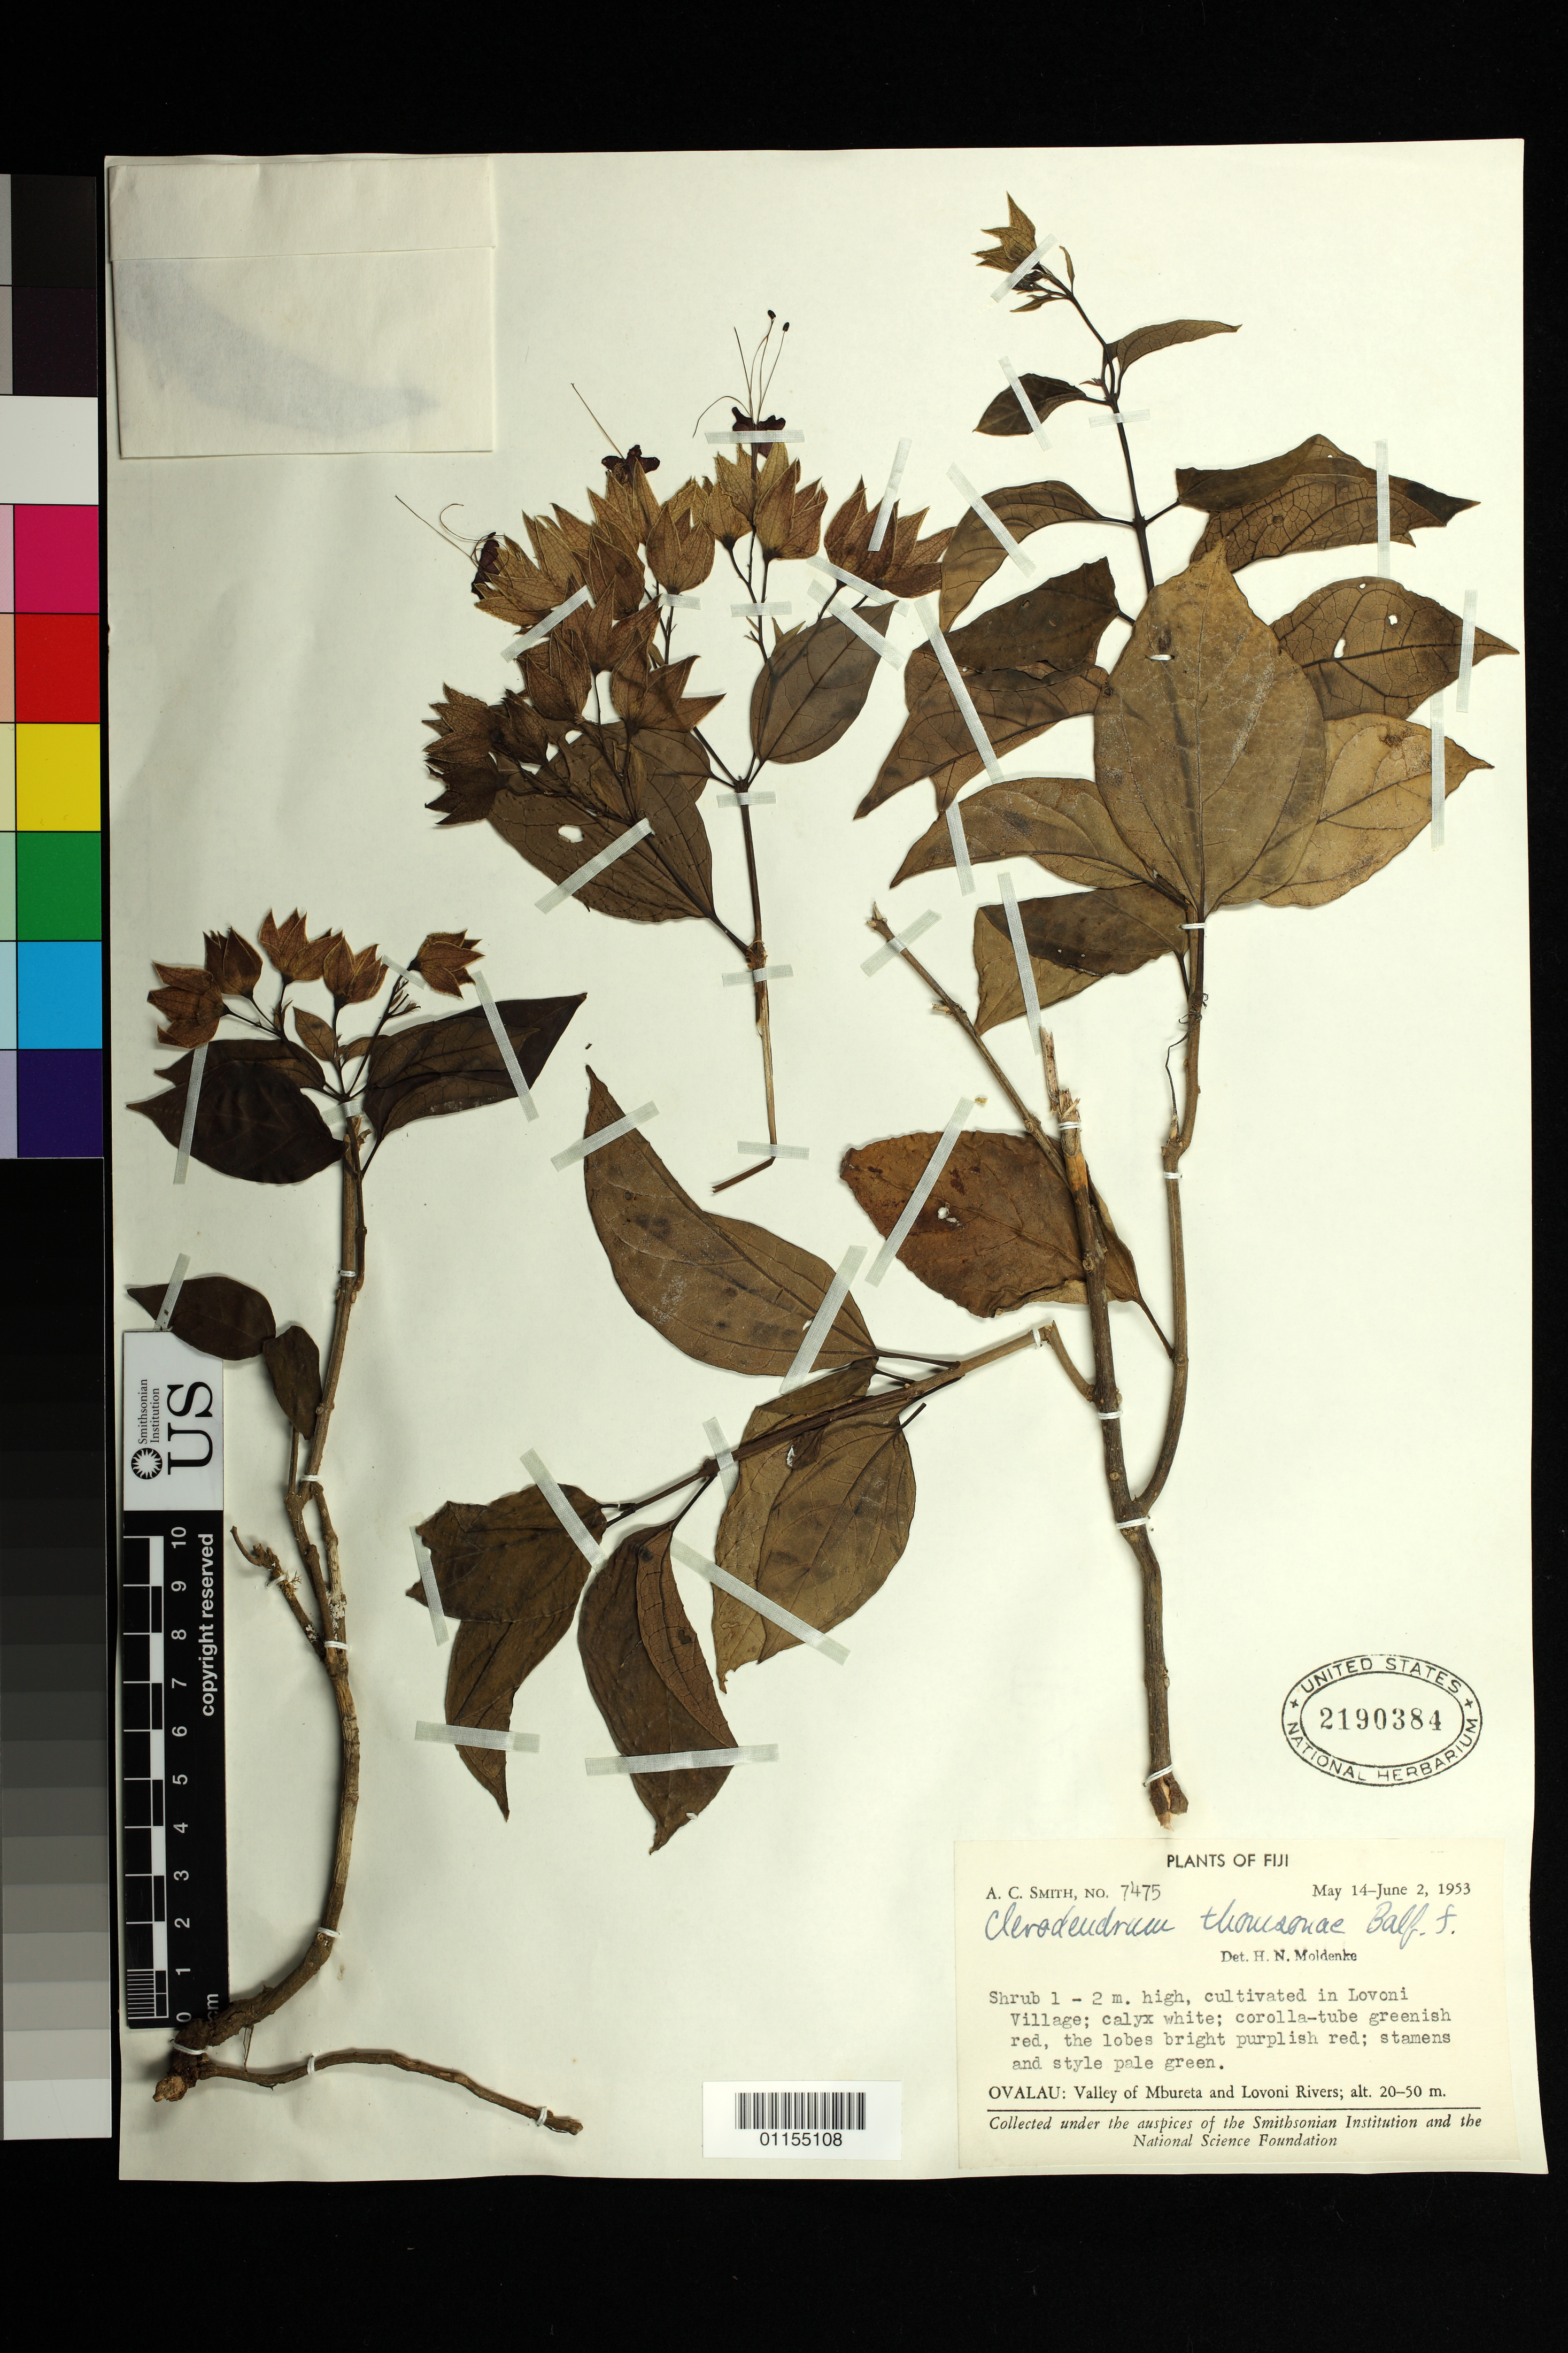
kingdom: Plantae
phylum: Tracheophyta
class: Magnoliopsida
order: Lamiales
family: Lamiaceae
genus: Clerodendrum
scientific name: Clerodendrum thomsoniae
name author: Balf.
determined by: Moldenke, H. N.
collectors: A. C. Smith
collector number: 7475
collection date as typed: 14 May 1953 to 02 Jun 1953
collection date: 1953-05-14/1953-06-02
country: Fiji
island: Ovalau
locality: Ovalau: Valley of Mbureta and Lovoni Rivers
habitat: Cultivated in Lovoni Village.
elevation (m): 20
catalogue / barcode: US 2190384